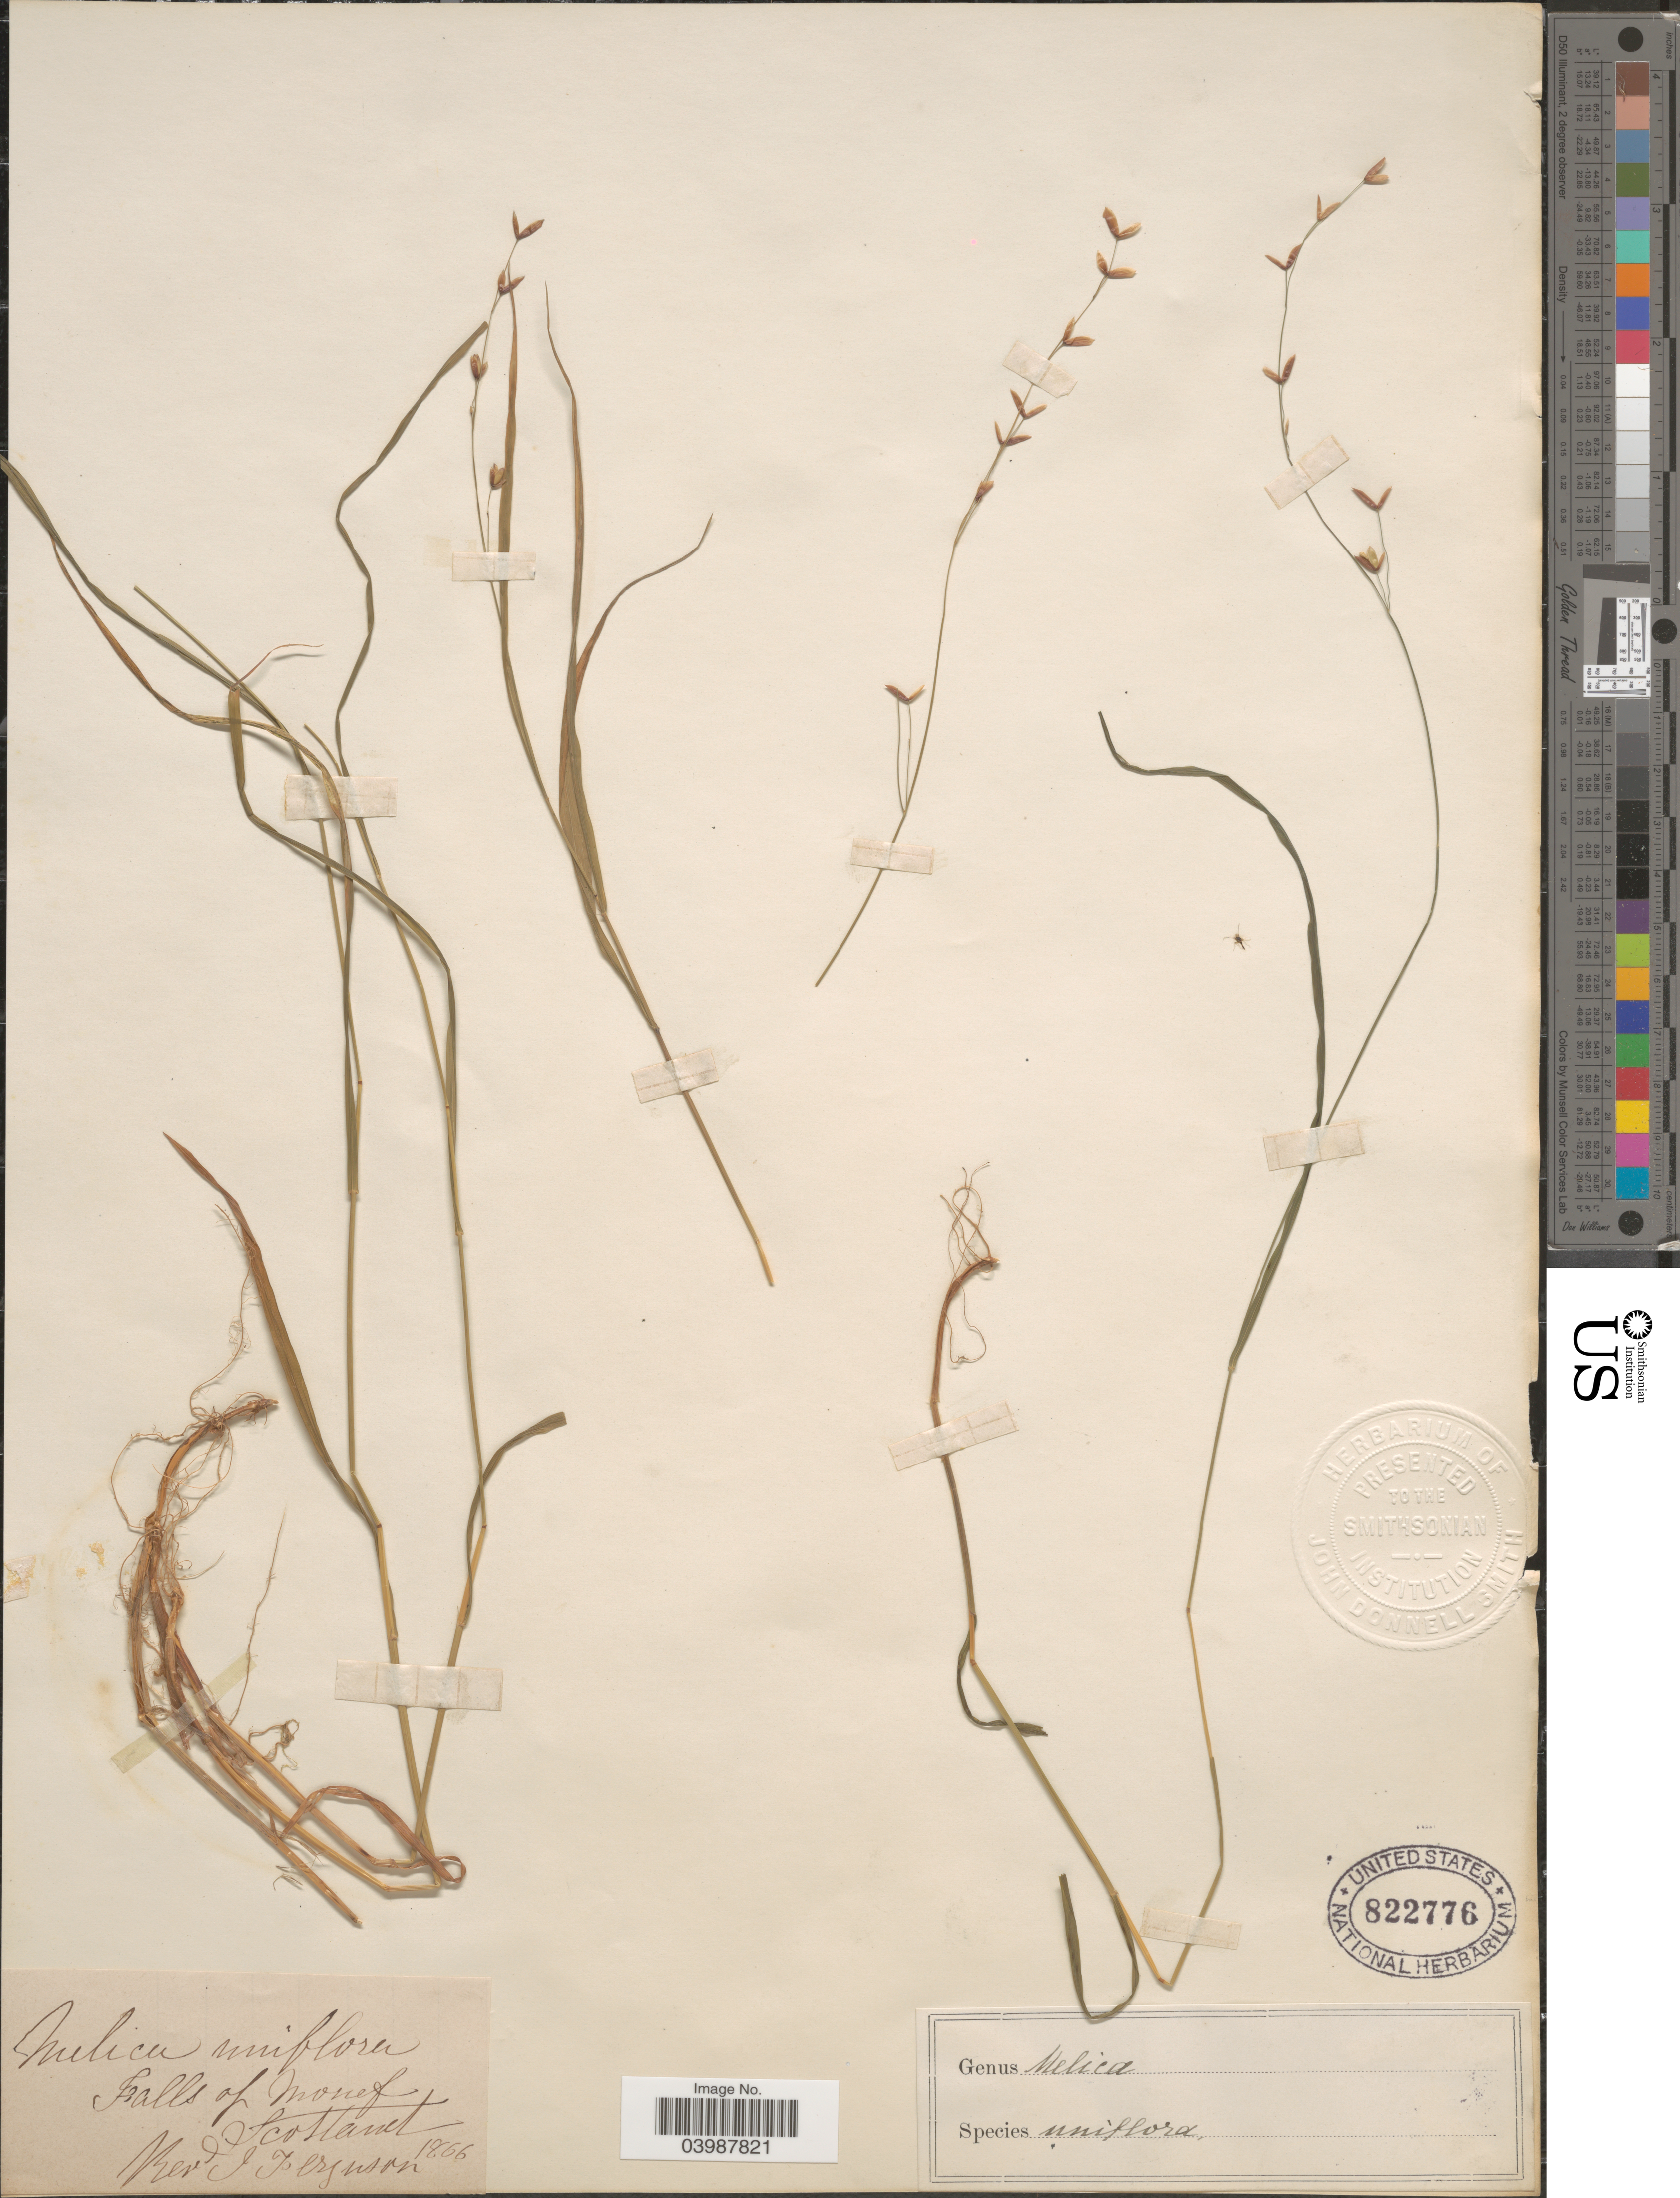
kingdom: Plantae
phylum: Tracheophyta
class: Liliopsida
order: Poales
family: Poaceae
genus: Melica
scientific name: Melica uniflora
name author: Retz.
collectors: I. Ferguson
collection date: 1966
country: United Kingdom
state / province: Scotland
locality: Falls of Moness.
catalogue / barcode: US 822776